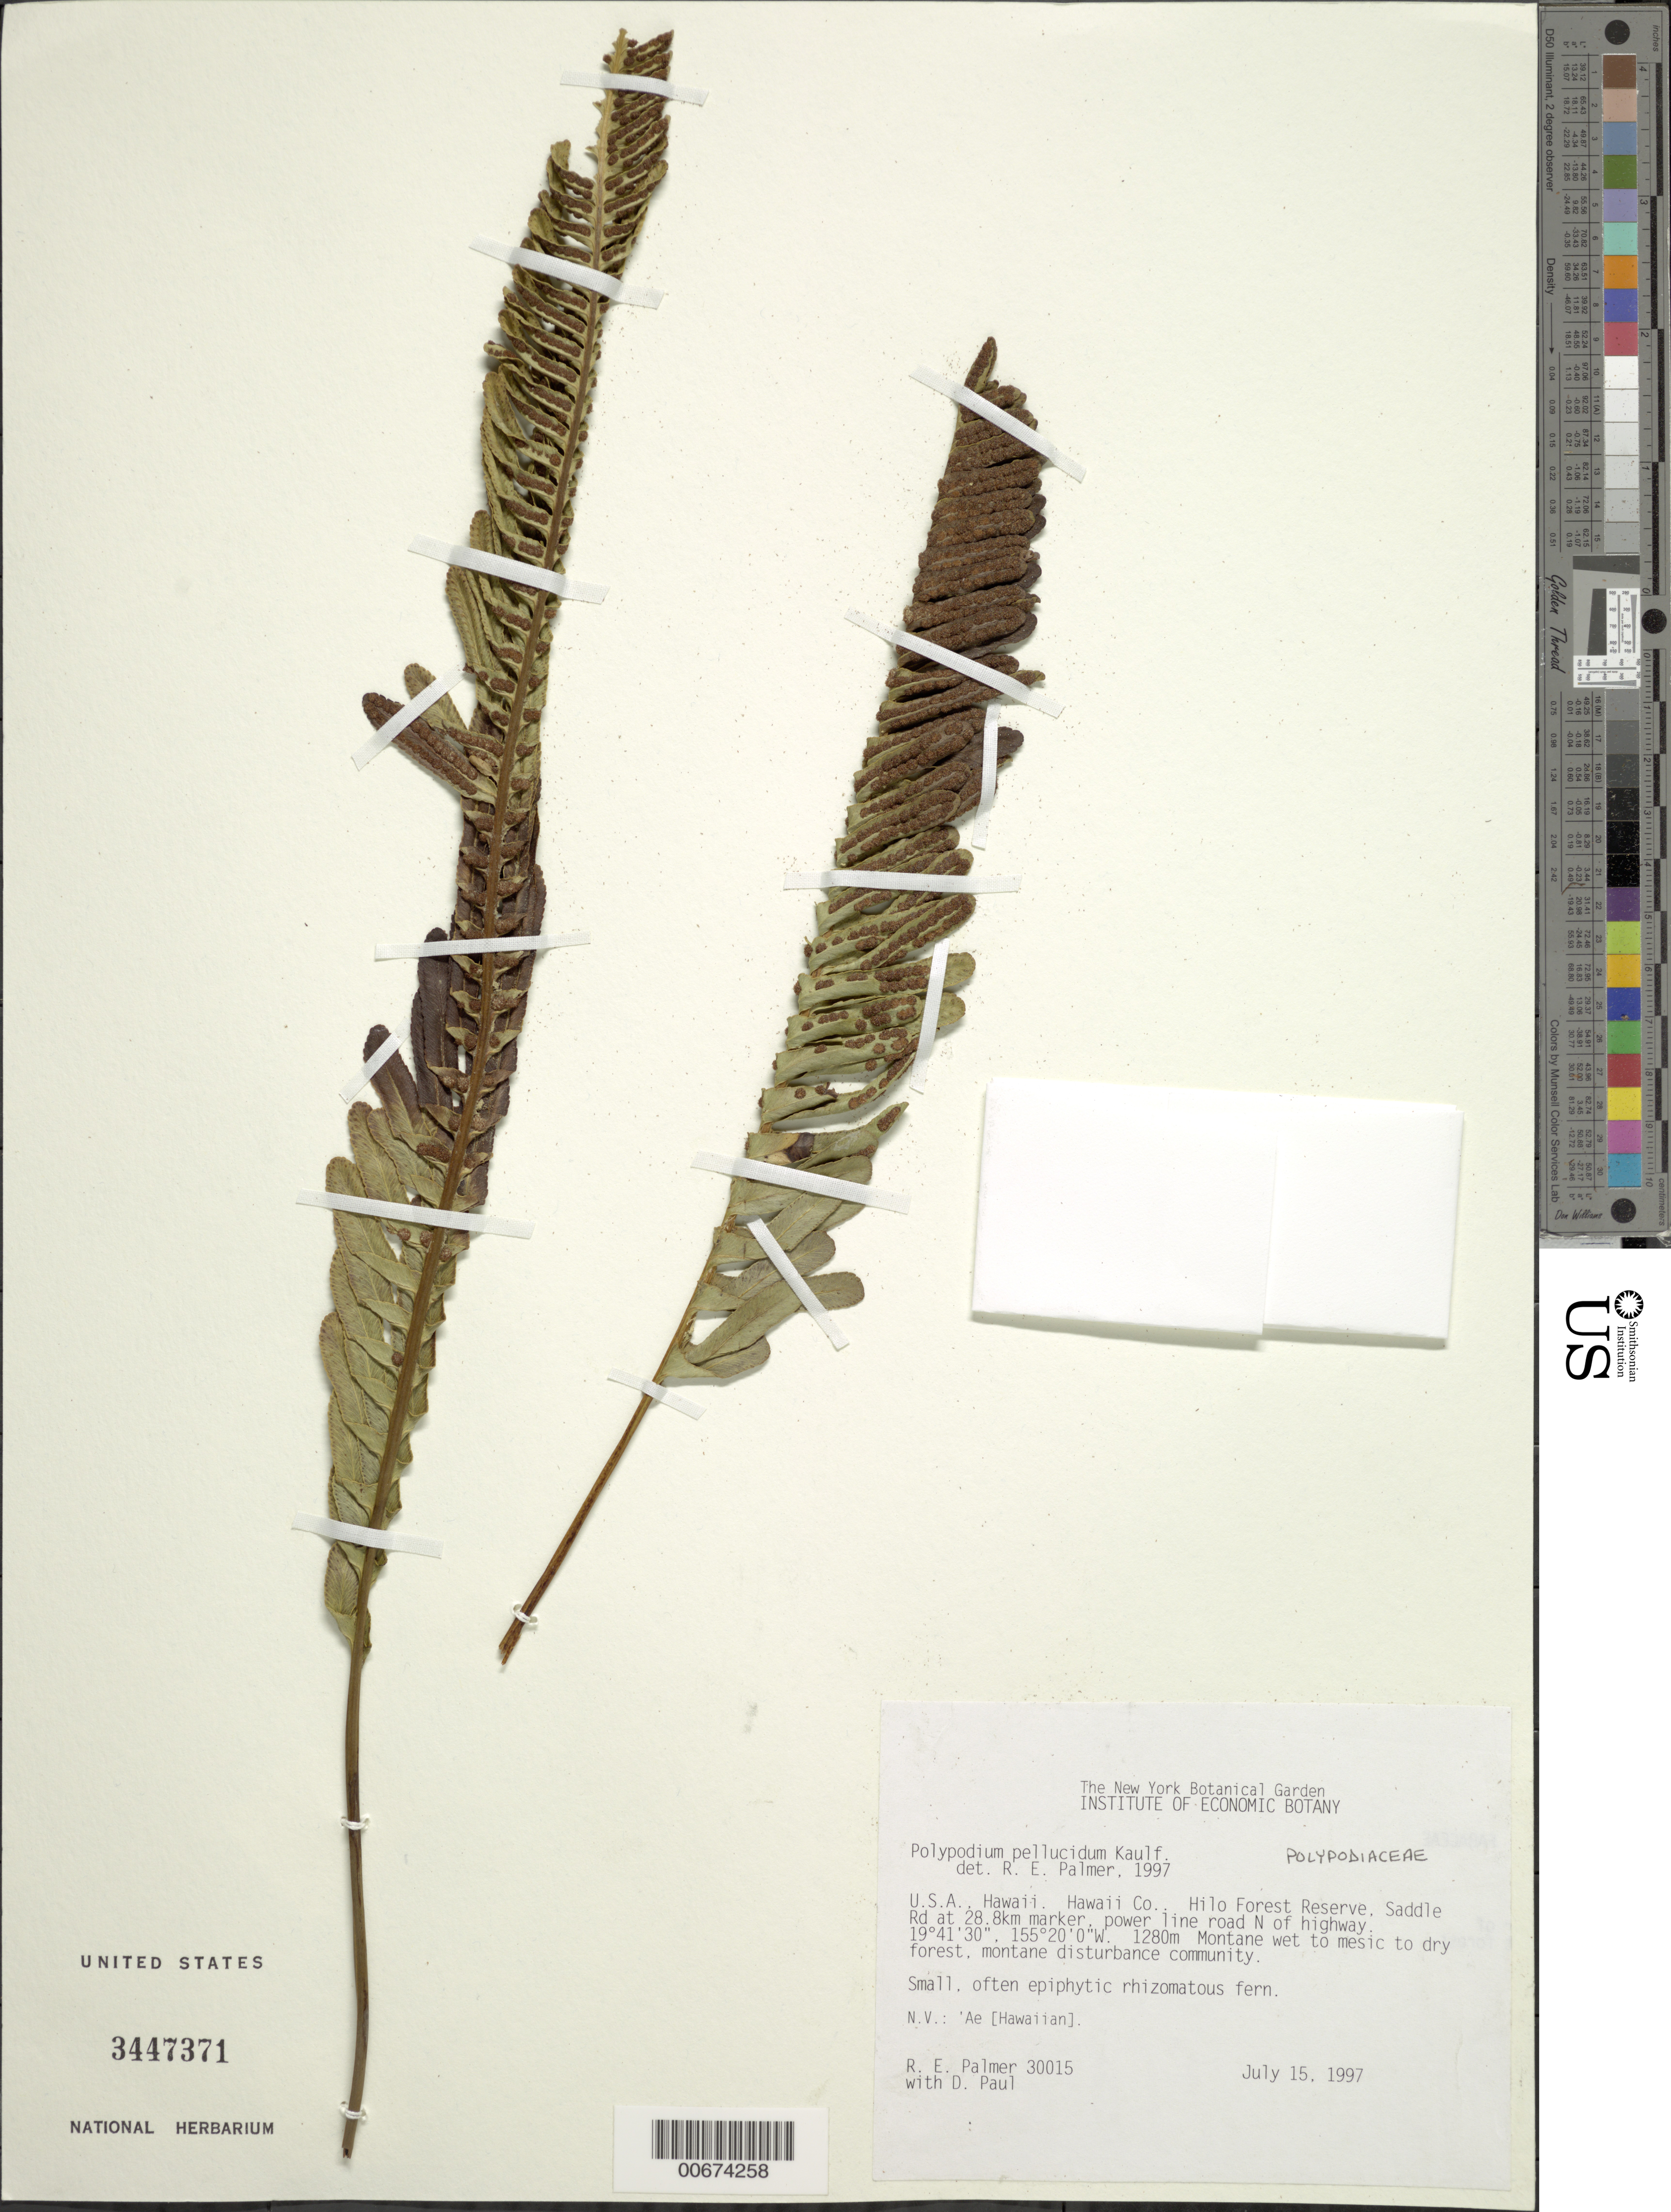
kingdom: Plantae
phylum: Tracheophyta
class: Polypodiopsida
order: Polypodiales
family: Polypodiaceae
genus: Polypodium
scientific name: Polypodium pellucidum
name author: Kaulf.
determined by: Palmer, R. E.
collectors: R. Palmer & D. Paul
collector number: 30015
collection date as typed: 15 Jul 1997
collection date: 1997-07-15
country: United States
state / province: Hawaii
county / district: Hawaii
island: Hawaii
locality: Hawaii Co.. Hilo Forest Reserve, Saddle Rd at 28.8km marker, power line road N of hwy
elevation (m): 1280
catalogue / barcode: US 3447371